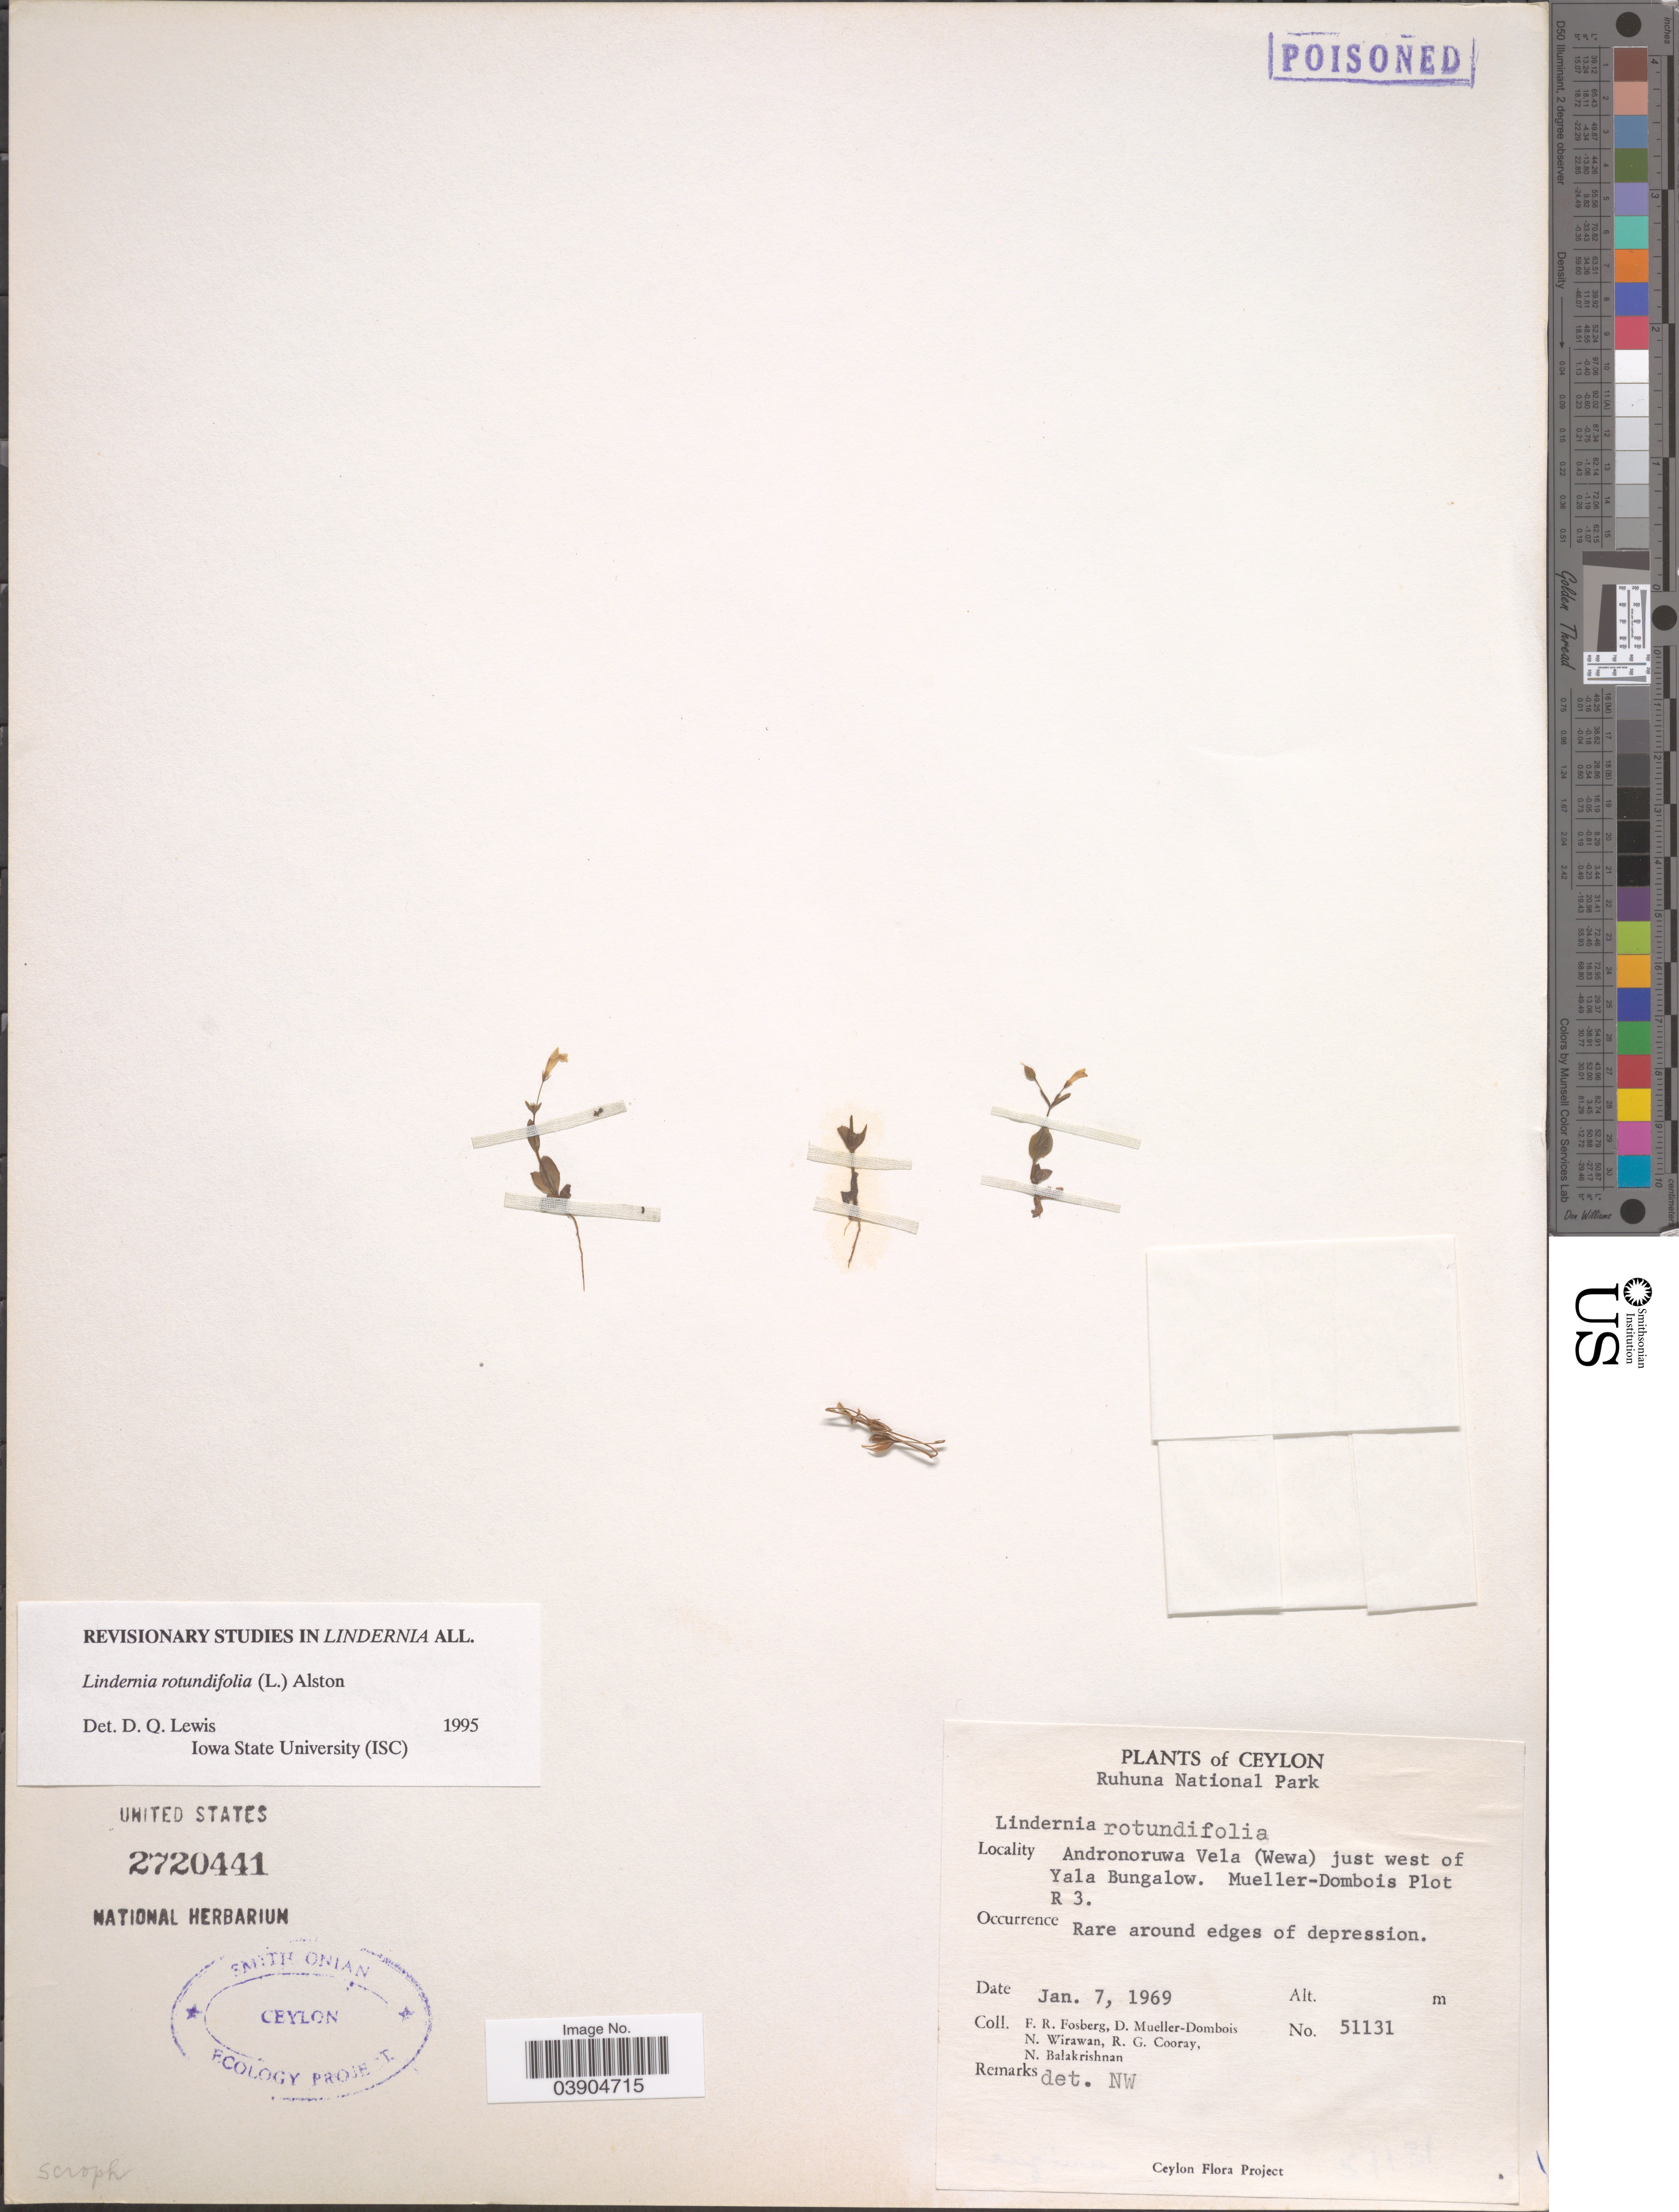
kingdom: Plantae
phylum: Tracheophyta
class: Magnoliopsida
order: Lamiales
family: Linderniaceae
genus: Lindernia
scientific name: Lindernia rotundifolia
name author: (L.) Alston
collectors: F. R. Fosberg, D. Mueller-Dombois, N. Wirawan, R. Cooray & N. Balakrishnan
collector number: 51131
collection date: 1969-01-07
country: Sri Lanka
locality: Ceylon. Ruhuna National Park. Andronoruwa Vela (Wewa) just west of Yala Bungalow. Mueller-Dombois Plot R 3.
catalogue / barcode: US 2720441